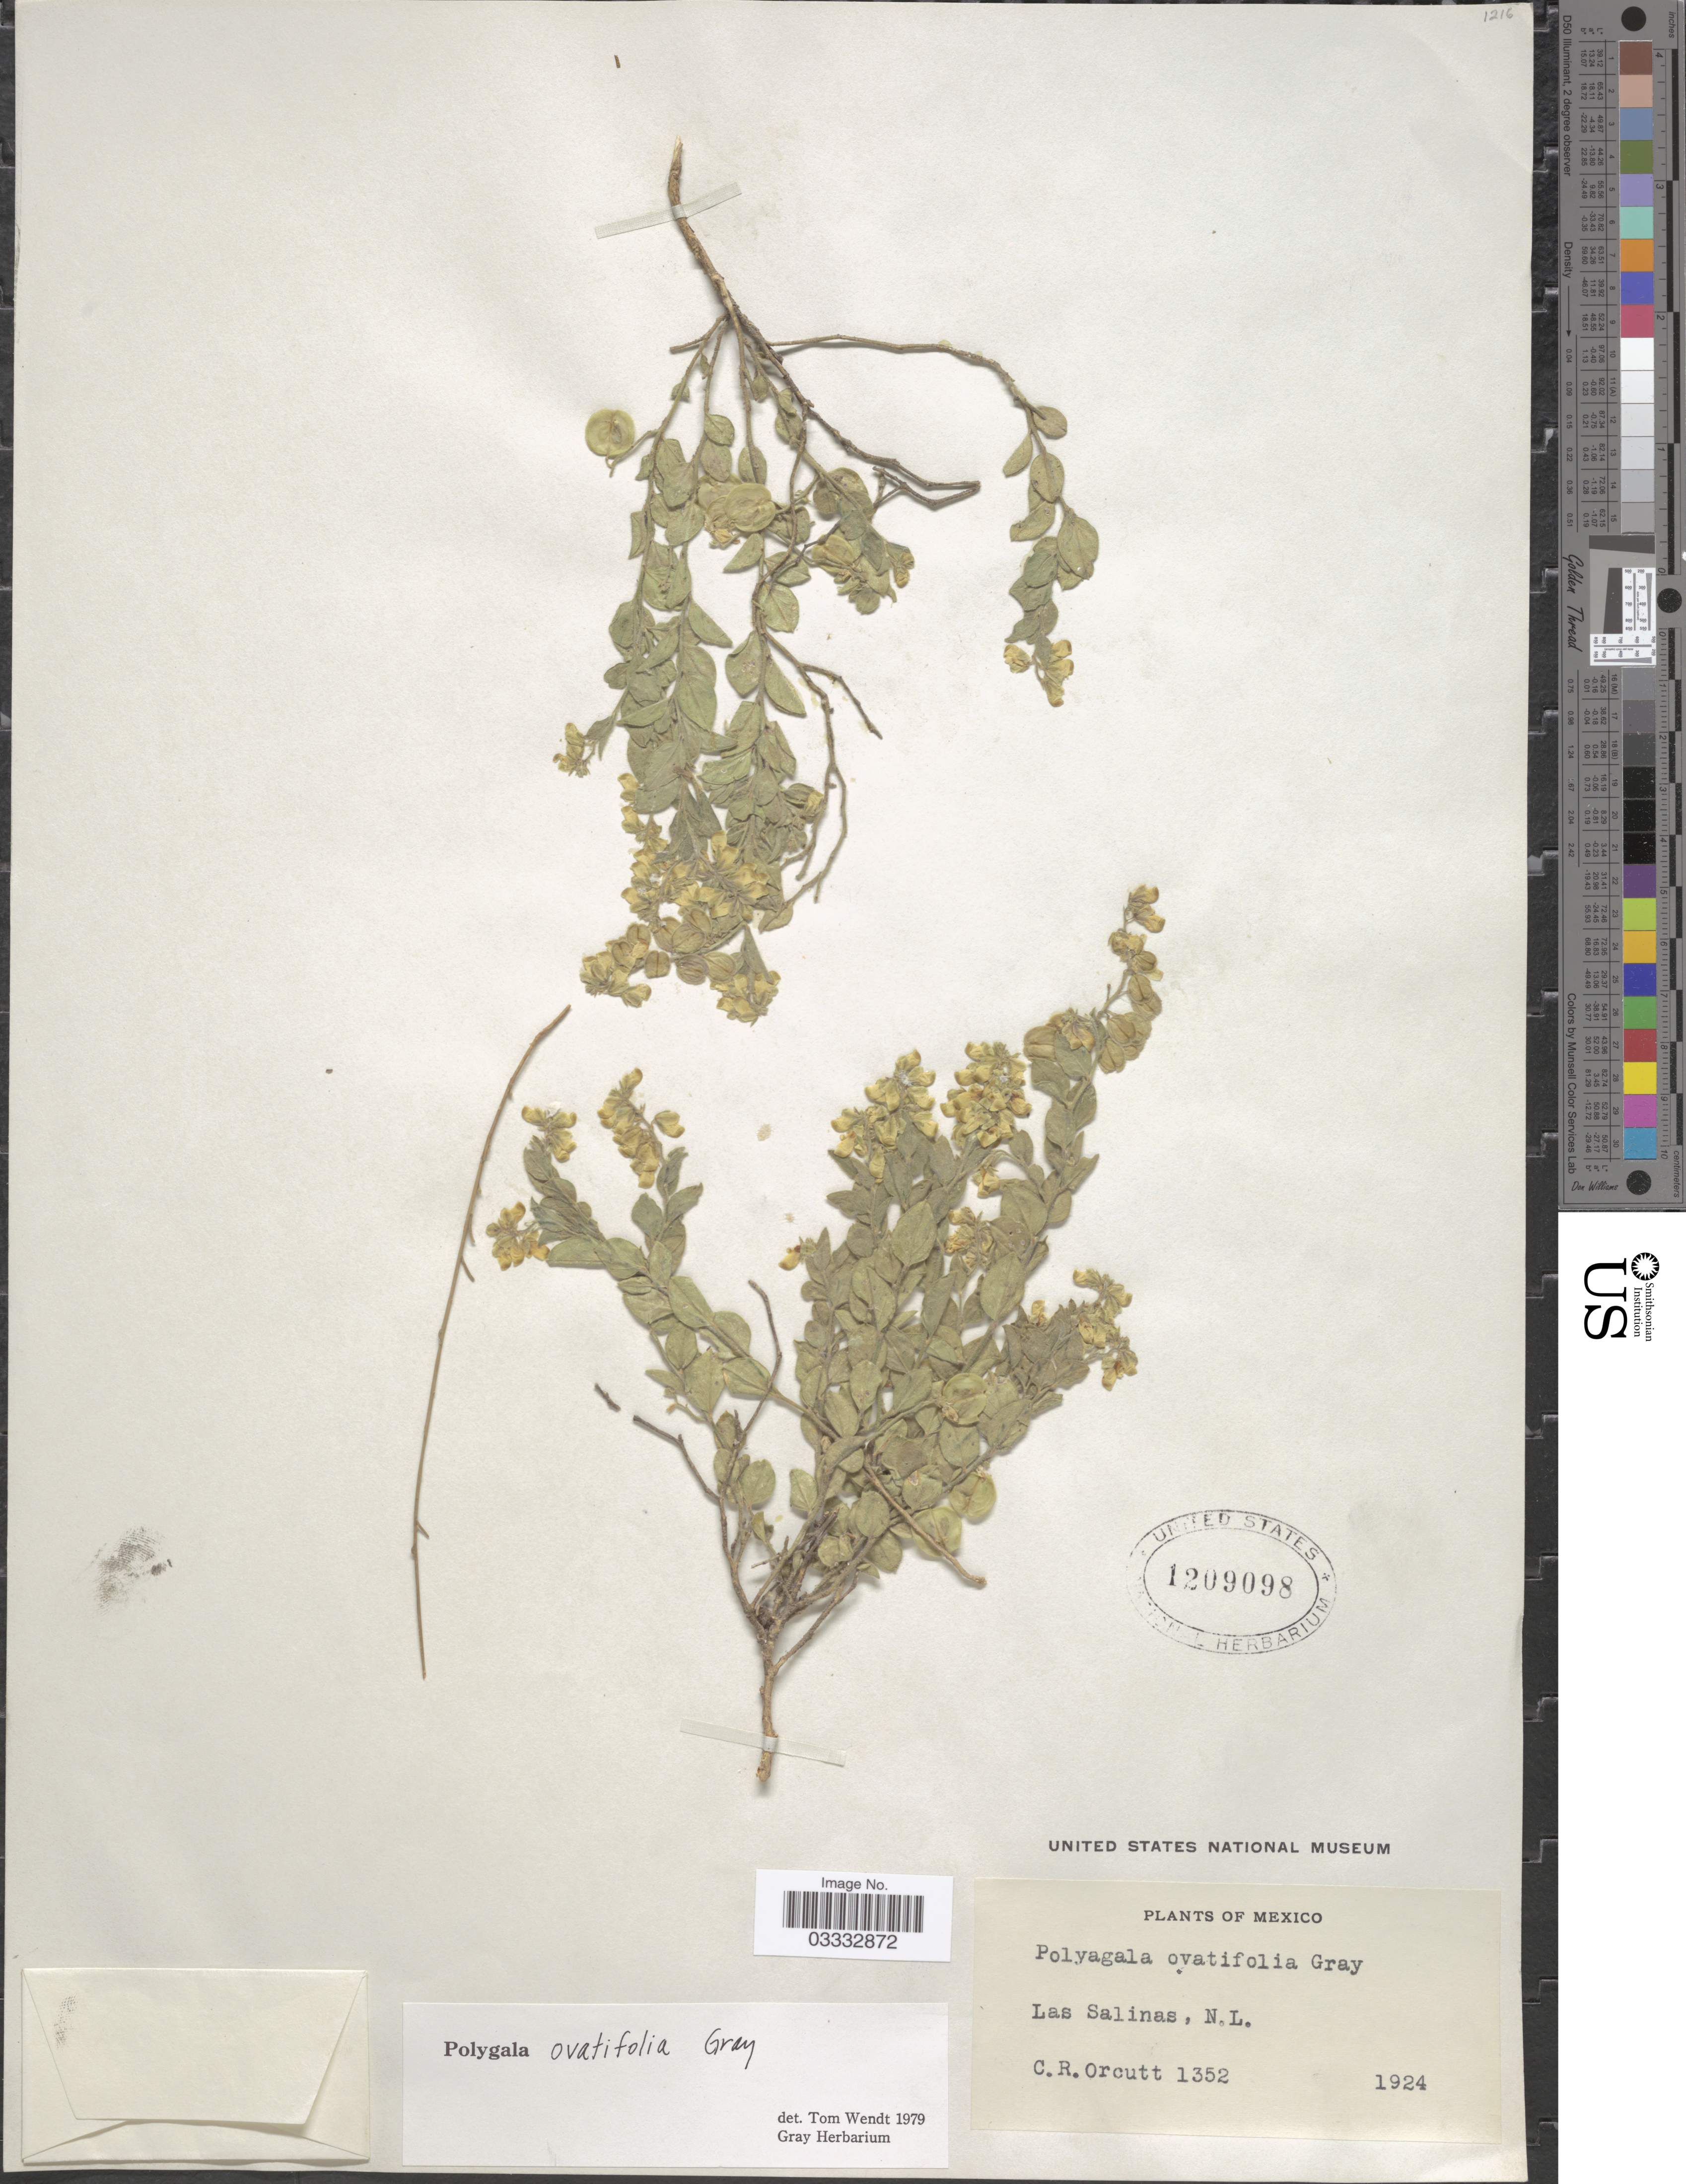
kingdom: Plantae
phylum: Tracheophyta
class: Magnoliopsida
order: Fabales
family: Polygalaceae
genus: Hebecarpa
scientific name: Hebecarpa ovatifolia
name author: (A. Gray) J.R. Abbott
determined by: Strong, Mark T., (BOT), Smithsonian Institution - National Museum of Natural History (UNITED STATES)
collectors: C. R. Orcutt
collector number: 1352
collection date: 1924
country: Mexico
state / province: Nuevo León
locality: Las Salinas.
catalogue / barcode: US 1209098